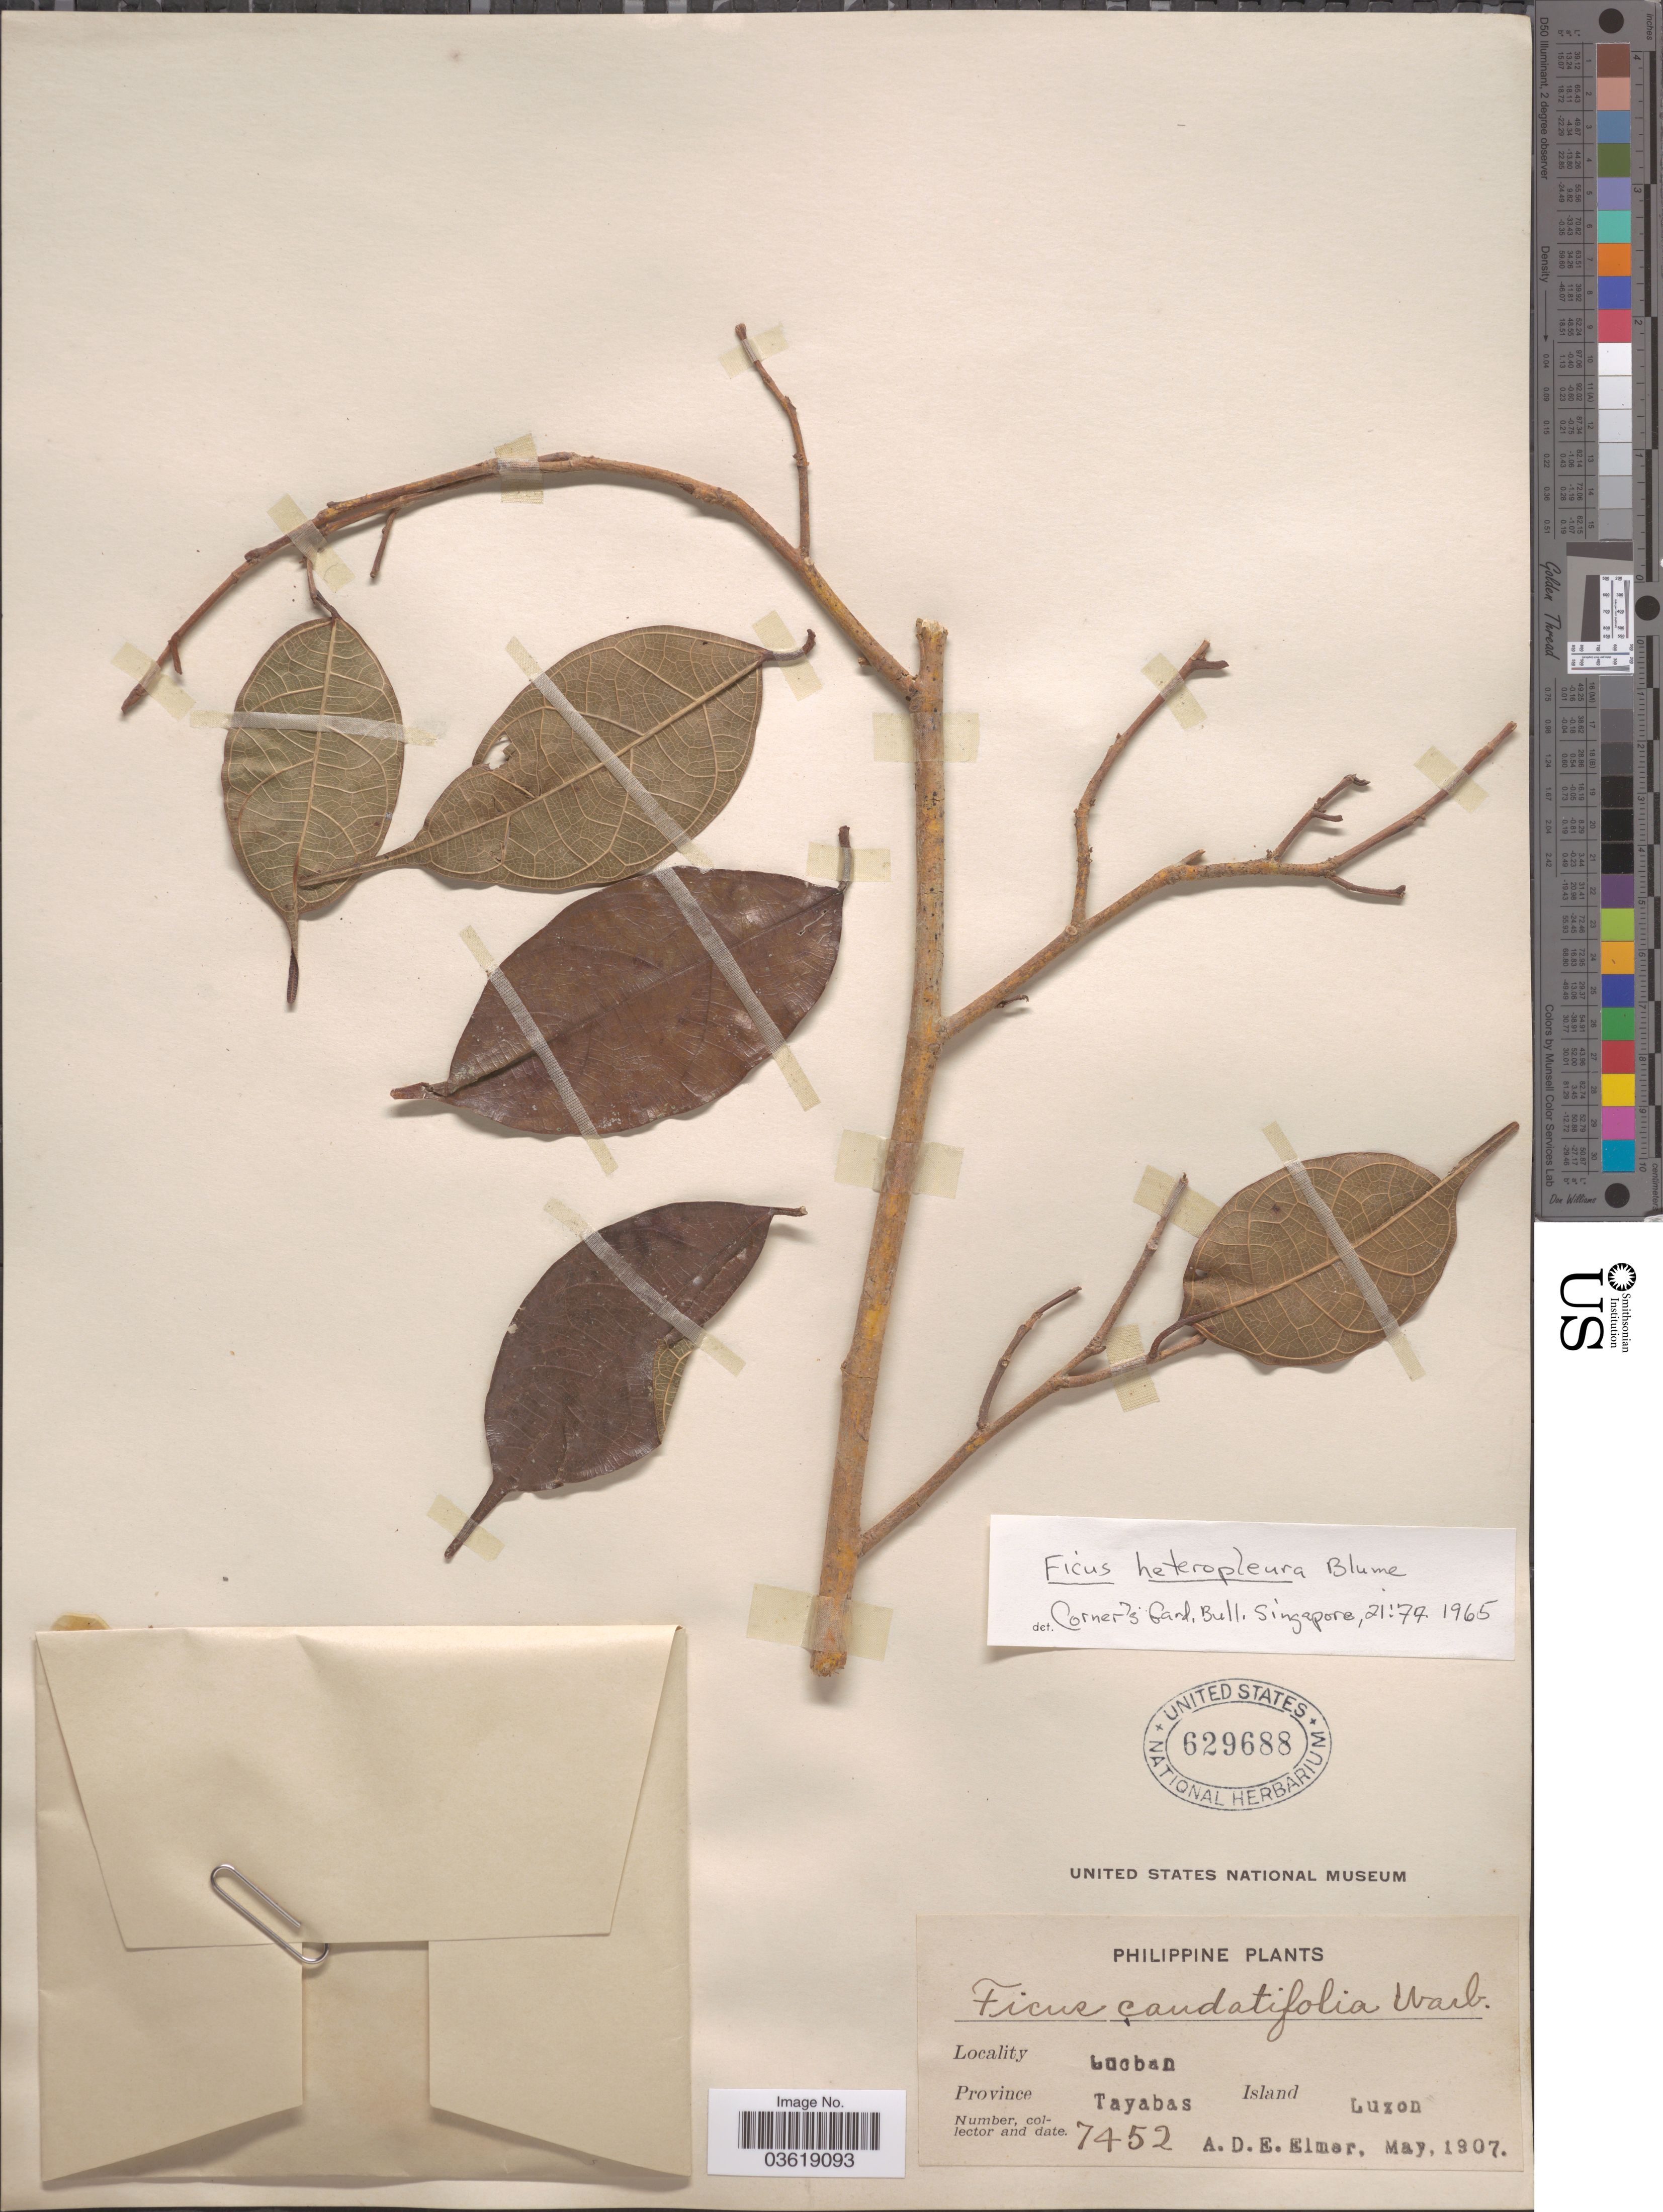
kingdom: Plantae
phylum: Tracheophyta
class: Magnoliopsida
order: Rosales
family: Moraceae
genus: Ficus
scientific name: Ficus heteropleura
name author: Blume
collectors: A. D. E. Elmer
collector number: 7452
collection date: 1907-05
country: Philippines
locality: Philippine. Lucban. Province Tayabas, Island Luzon.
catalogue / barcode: US 629688